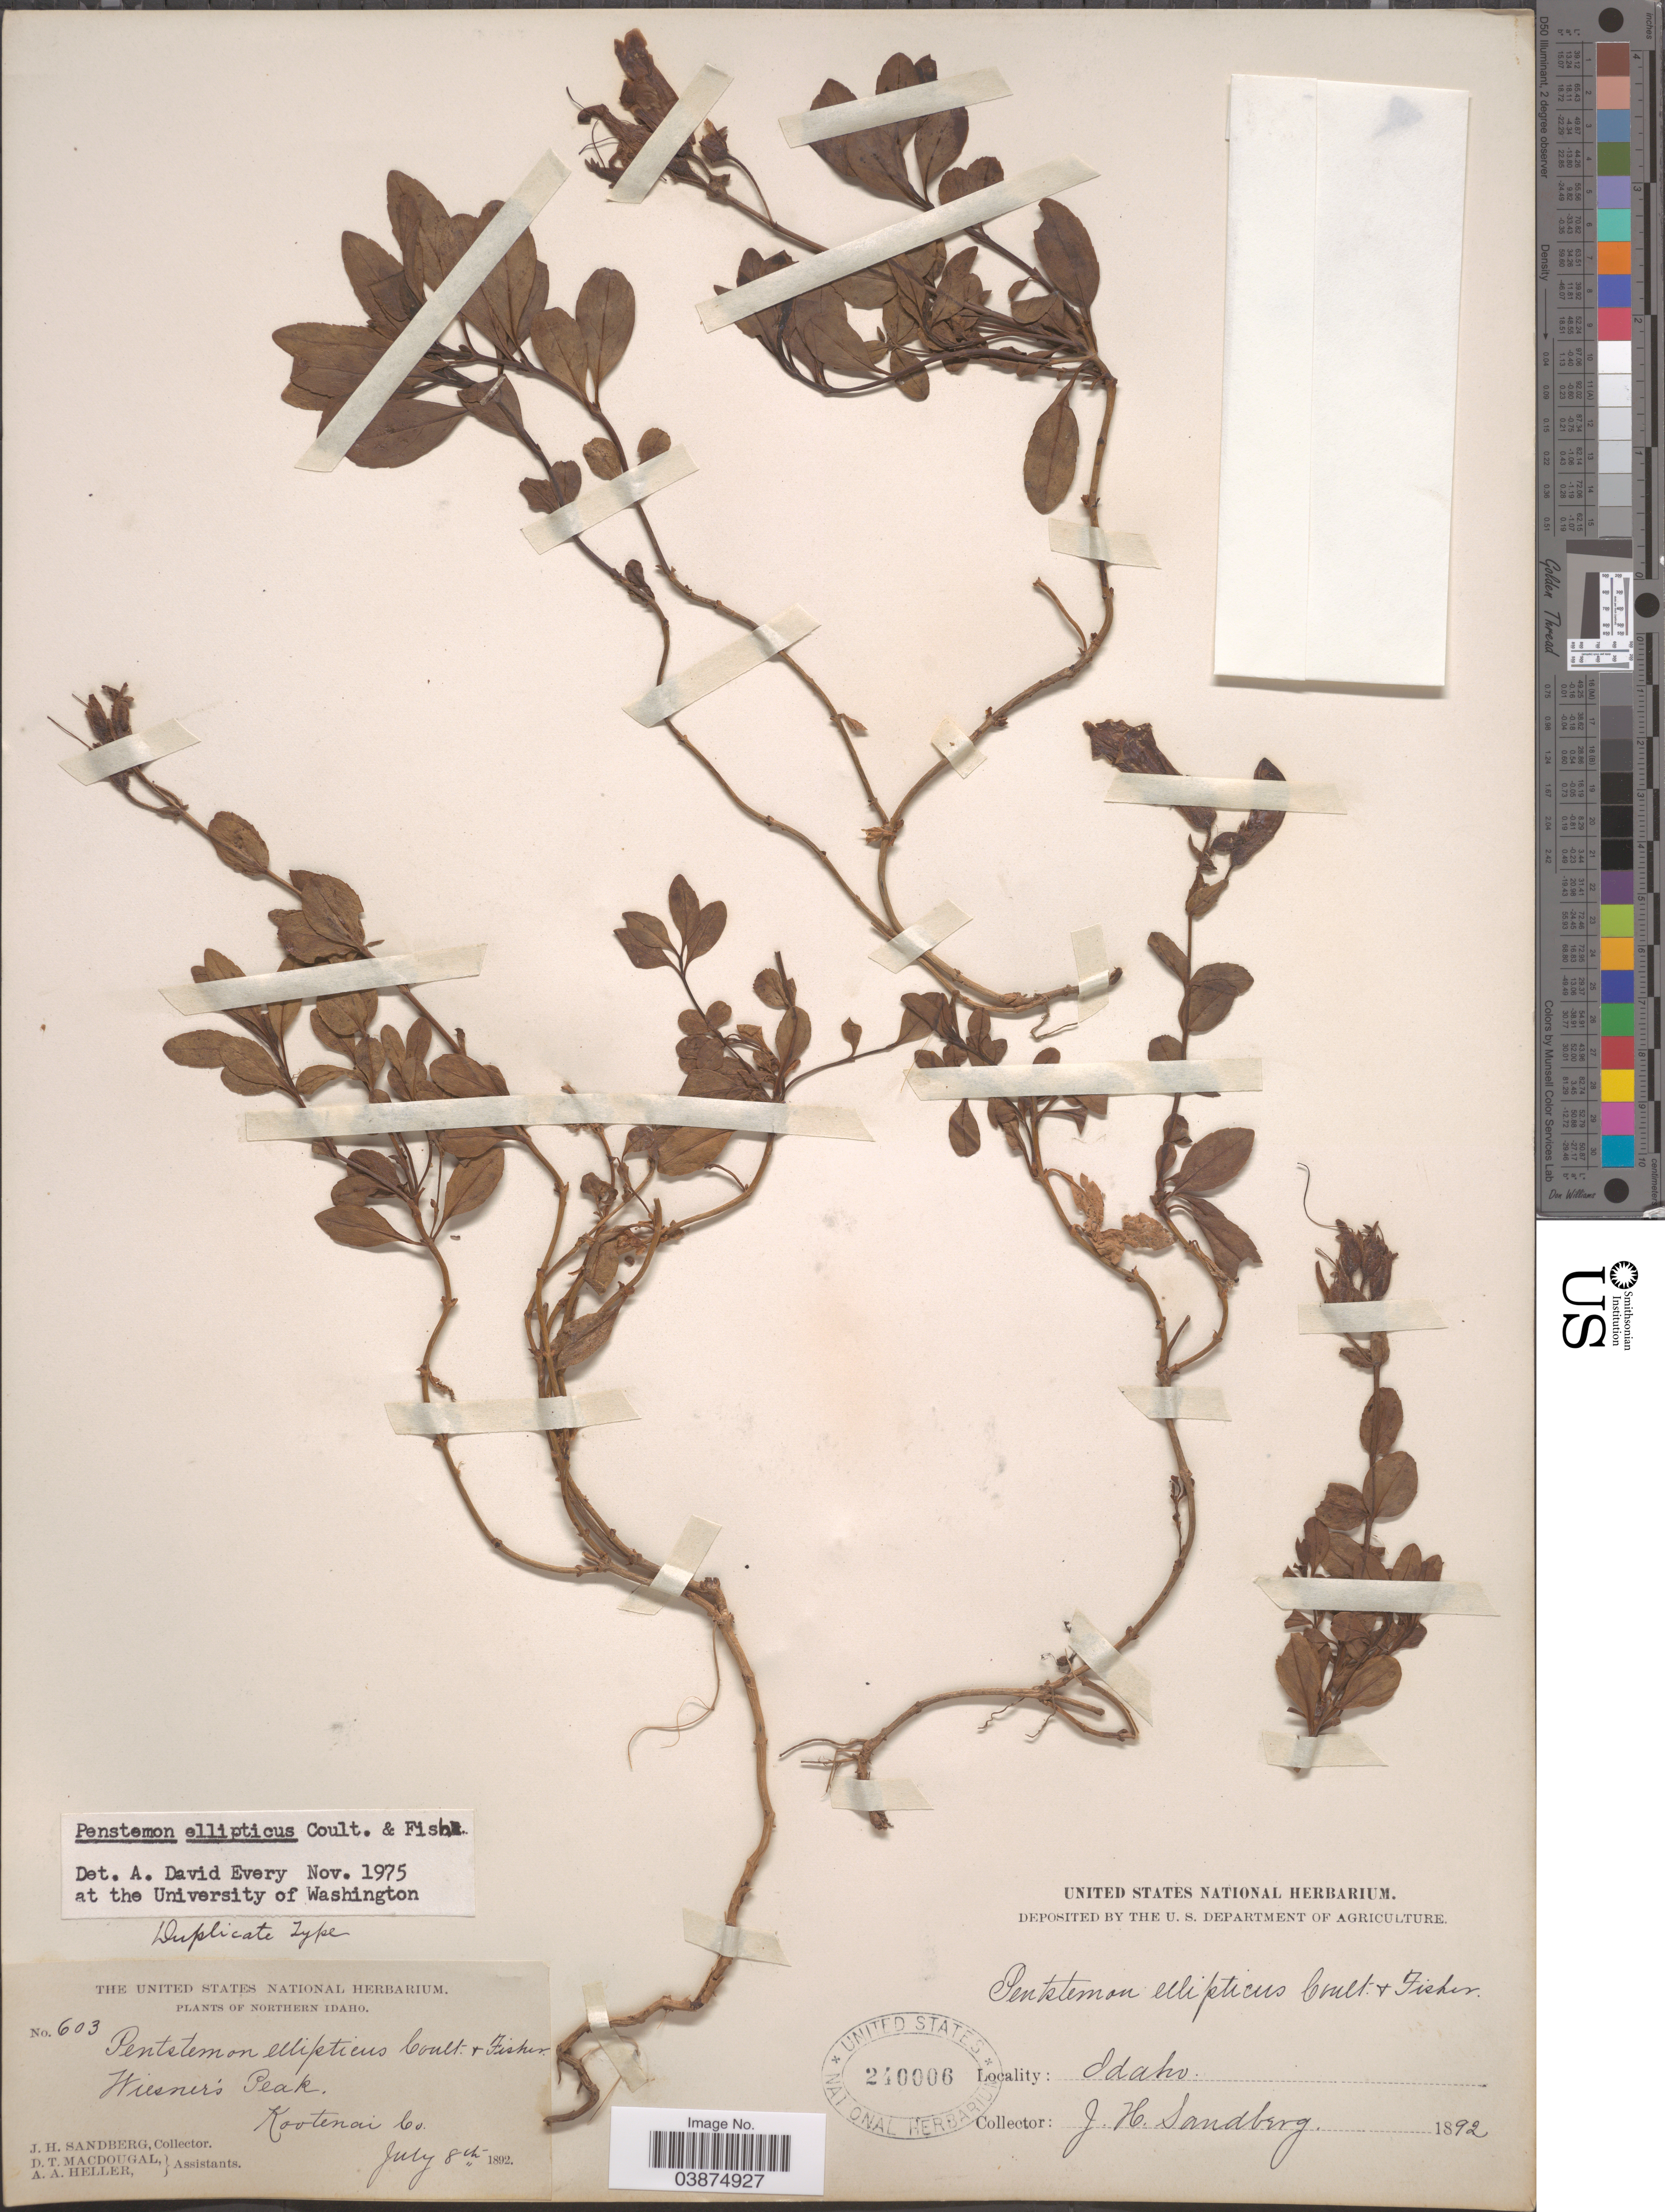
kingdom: Plantae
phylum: Tracheophyta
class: Magnoliopsida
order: Lamiales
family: Plantaginaceae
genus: Penstemon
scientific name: Penstemon ellipticus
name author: Greene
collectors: J. H. Sandberg, D. T. MacDougal & A. A. Heller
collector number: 603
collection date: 1892-07-08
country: United States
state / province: Idaho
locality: Northern Idaho. Wiesner's Peak, Kootenai Co.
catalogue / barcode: US 240006